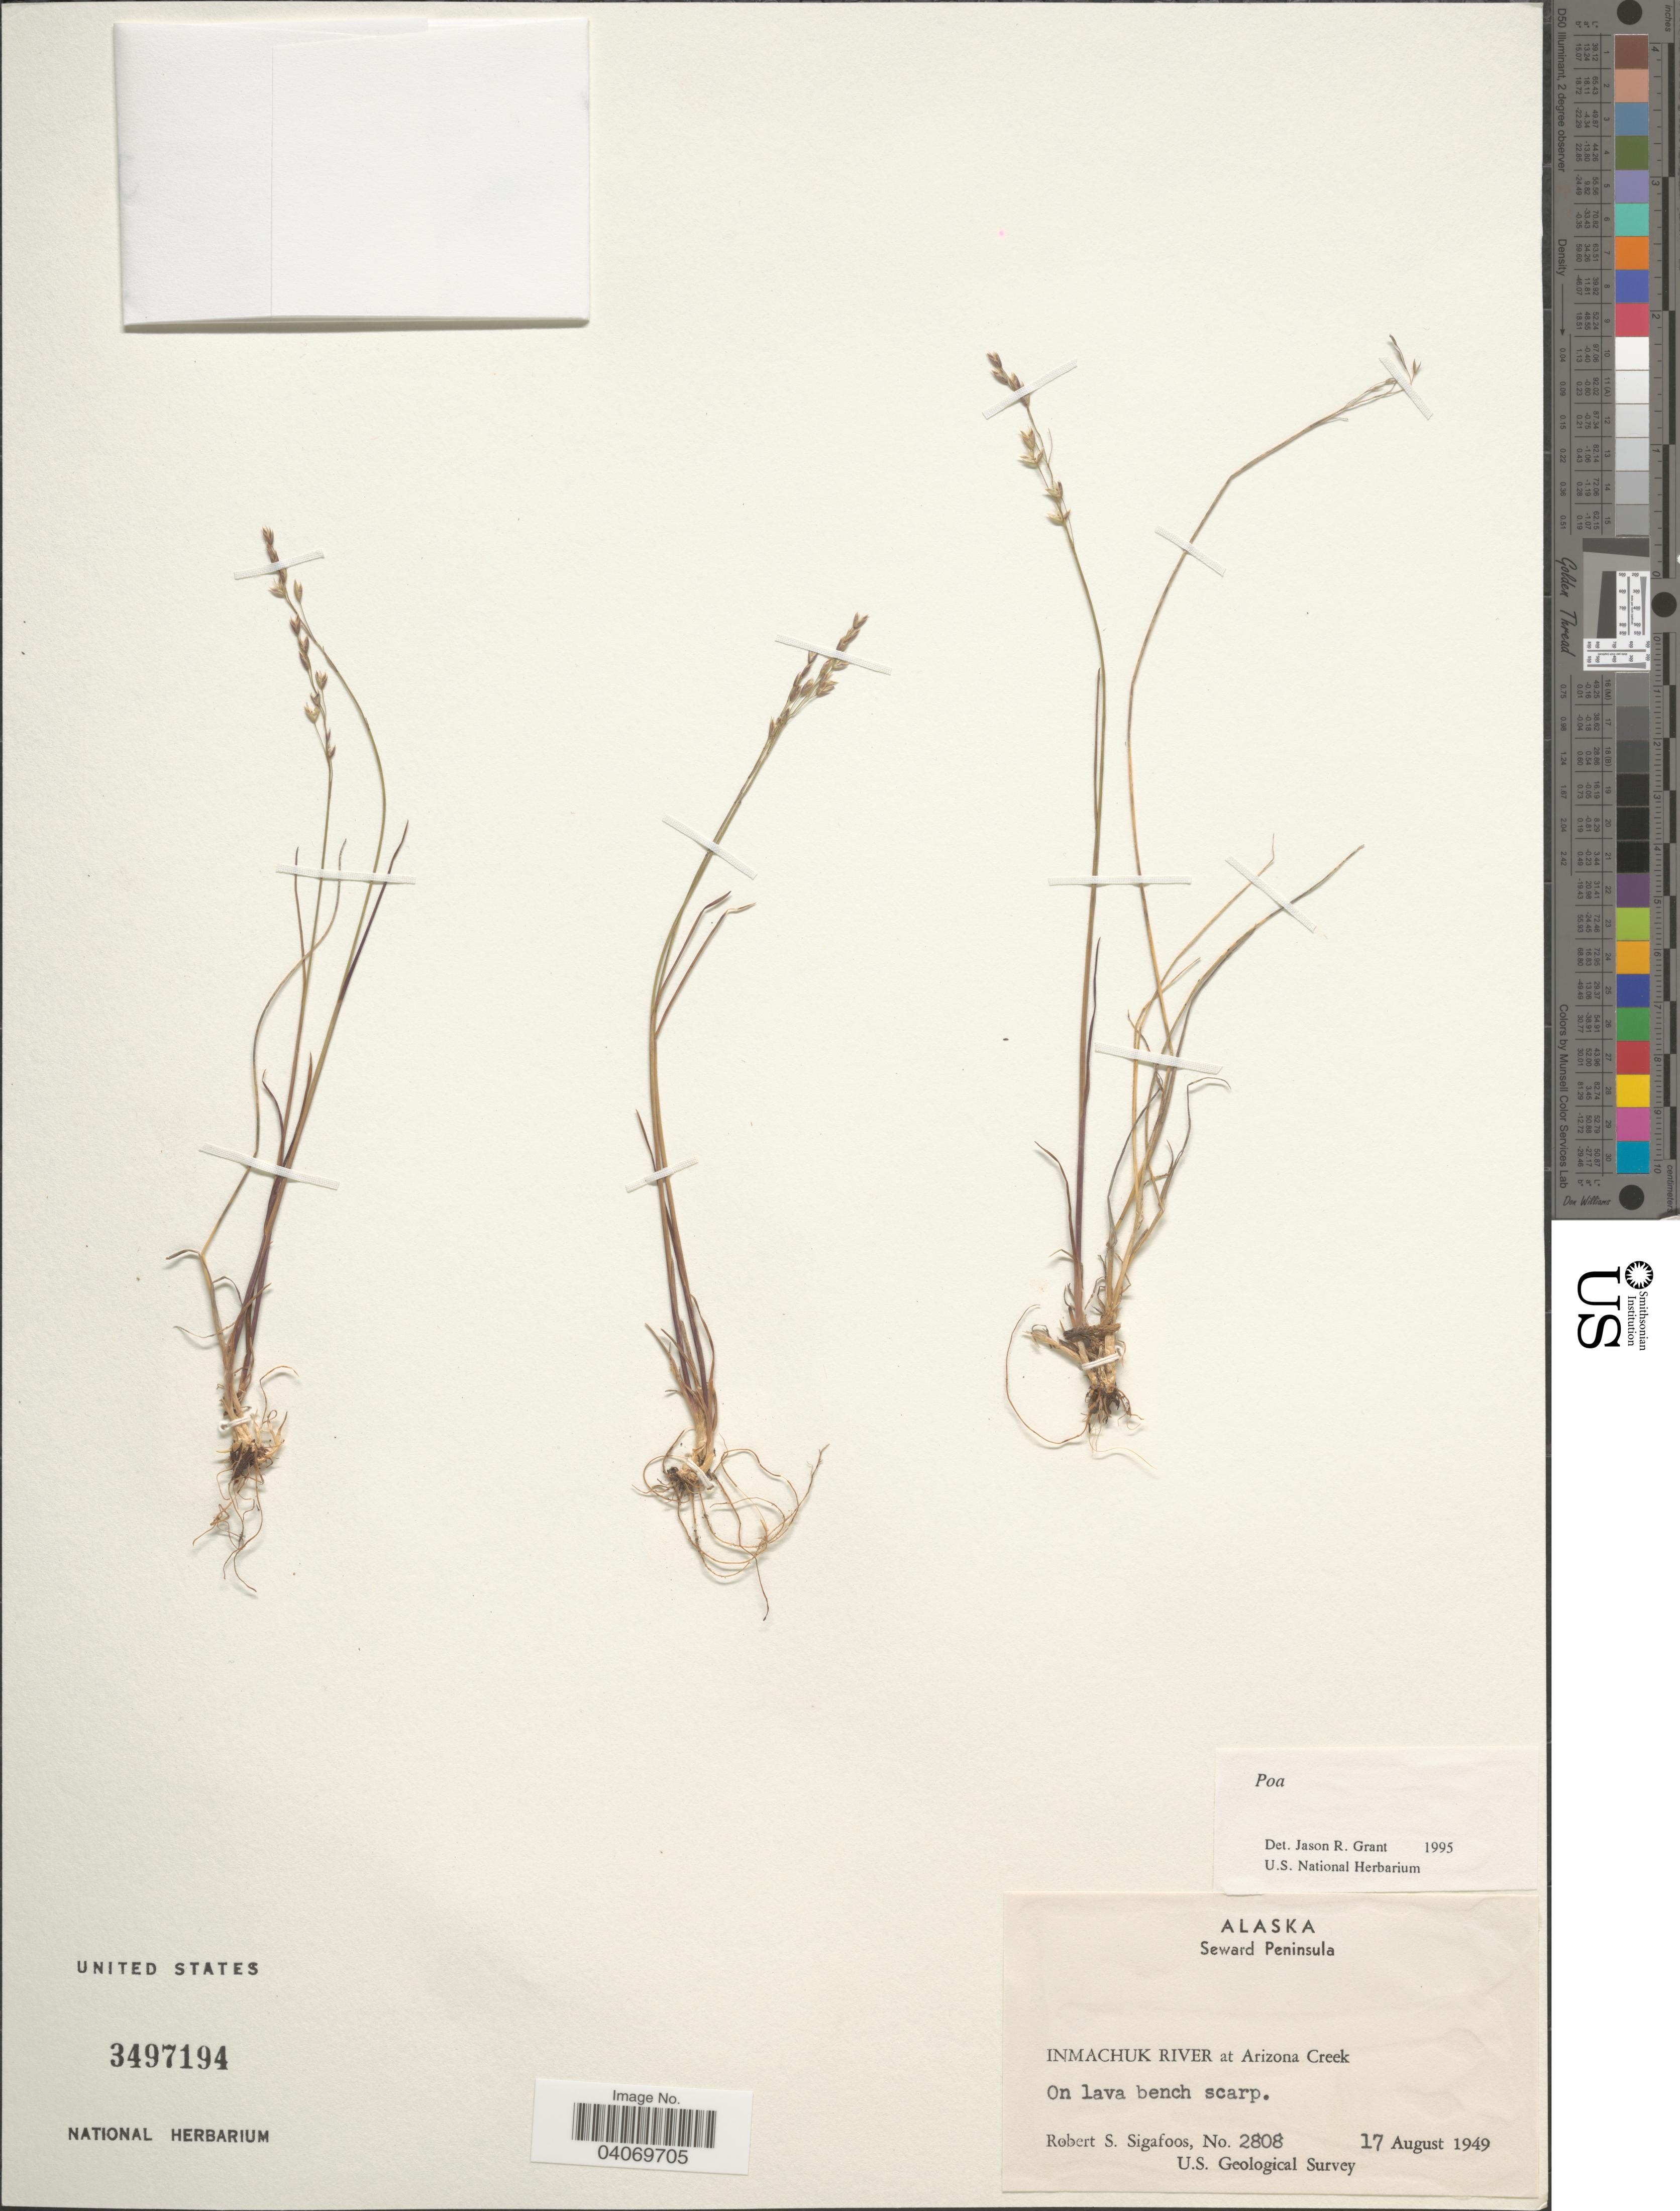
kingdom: Plantae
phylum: Tracheophyta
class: Liliopsida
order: Poales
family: Poaceae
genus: Poa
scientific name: Poa sp.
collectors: R. Sigafoos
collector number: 2808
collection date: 1949-08-17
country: United States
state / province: Alaska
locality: Seward Peninsula. Inmachuk River at Arizona Creek. U.S. Geological Survey.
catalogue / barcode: US 3497194